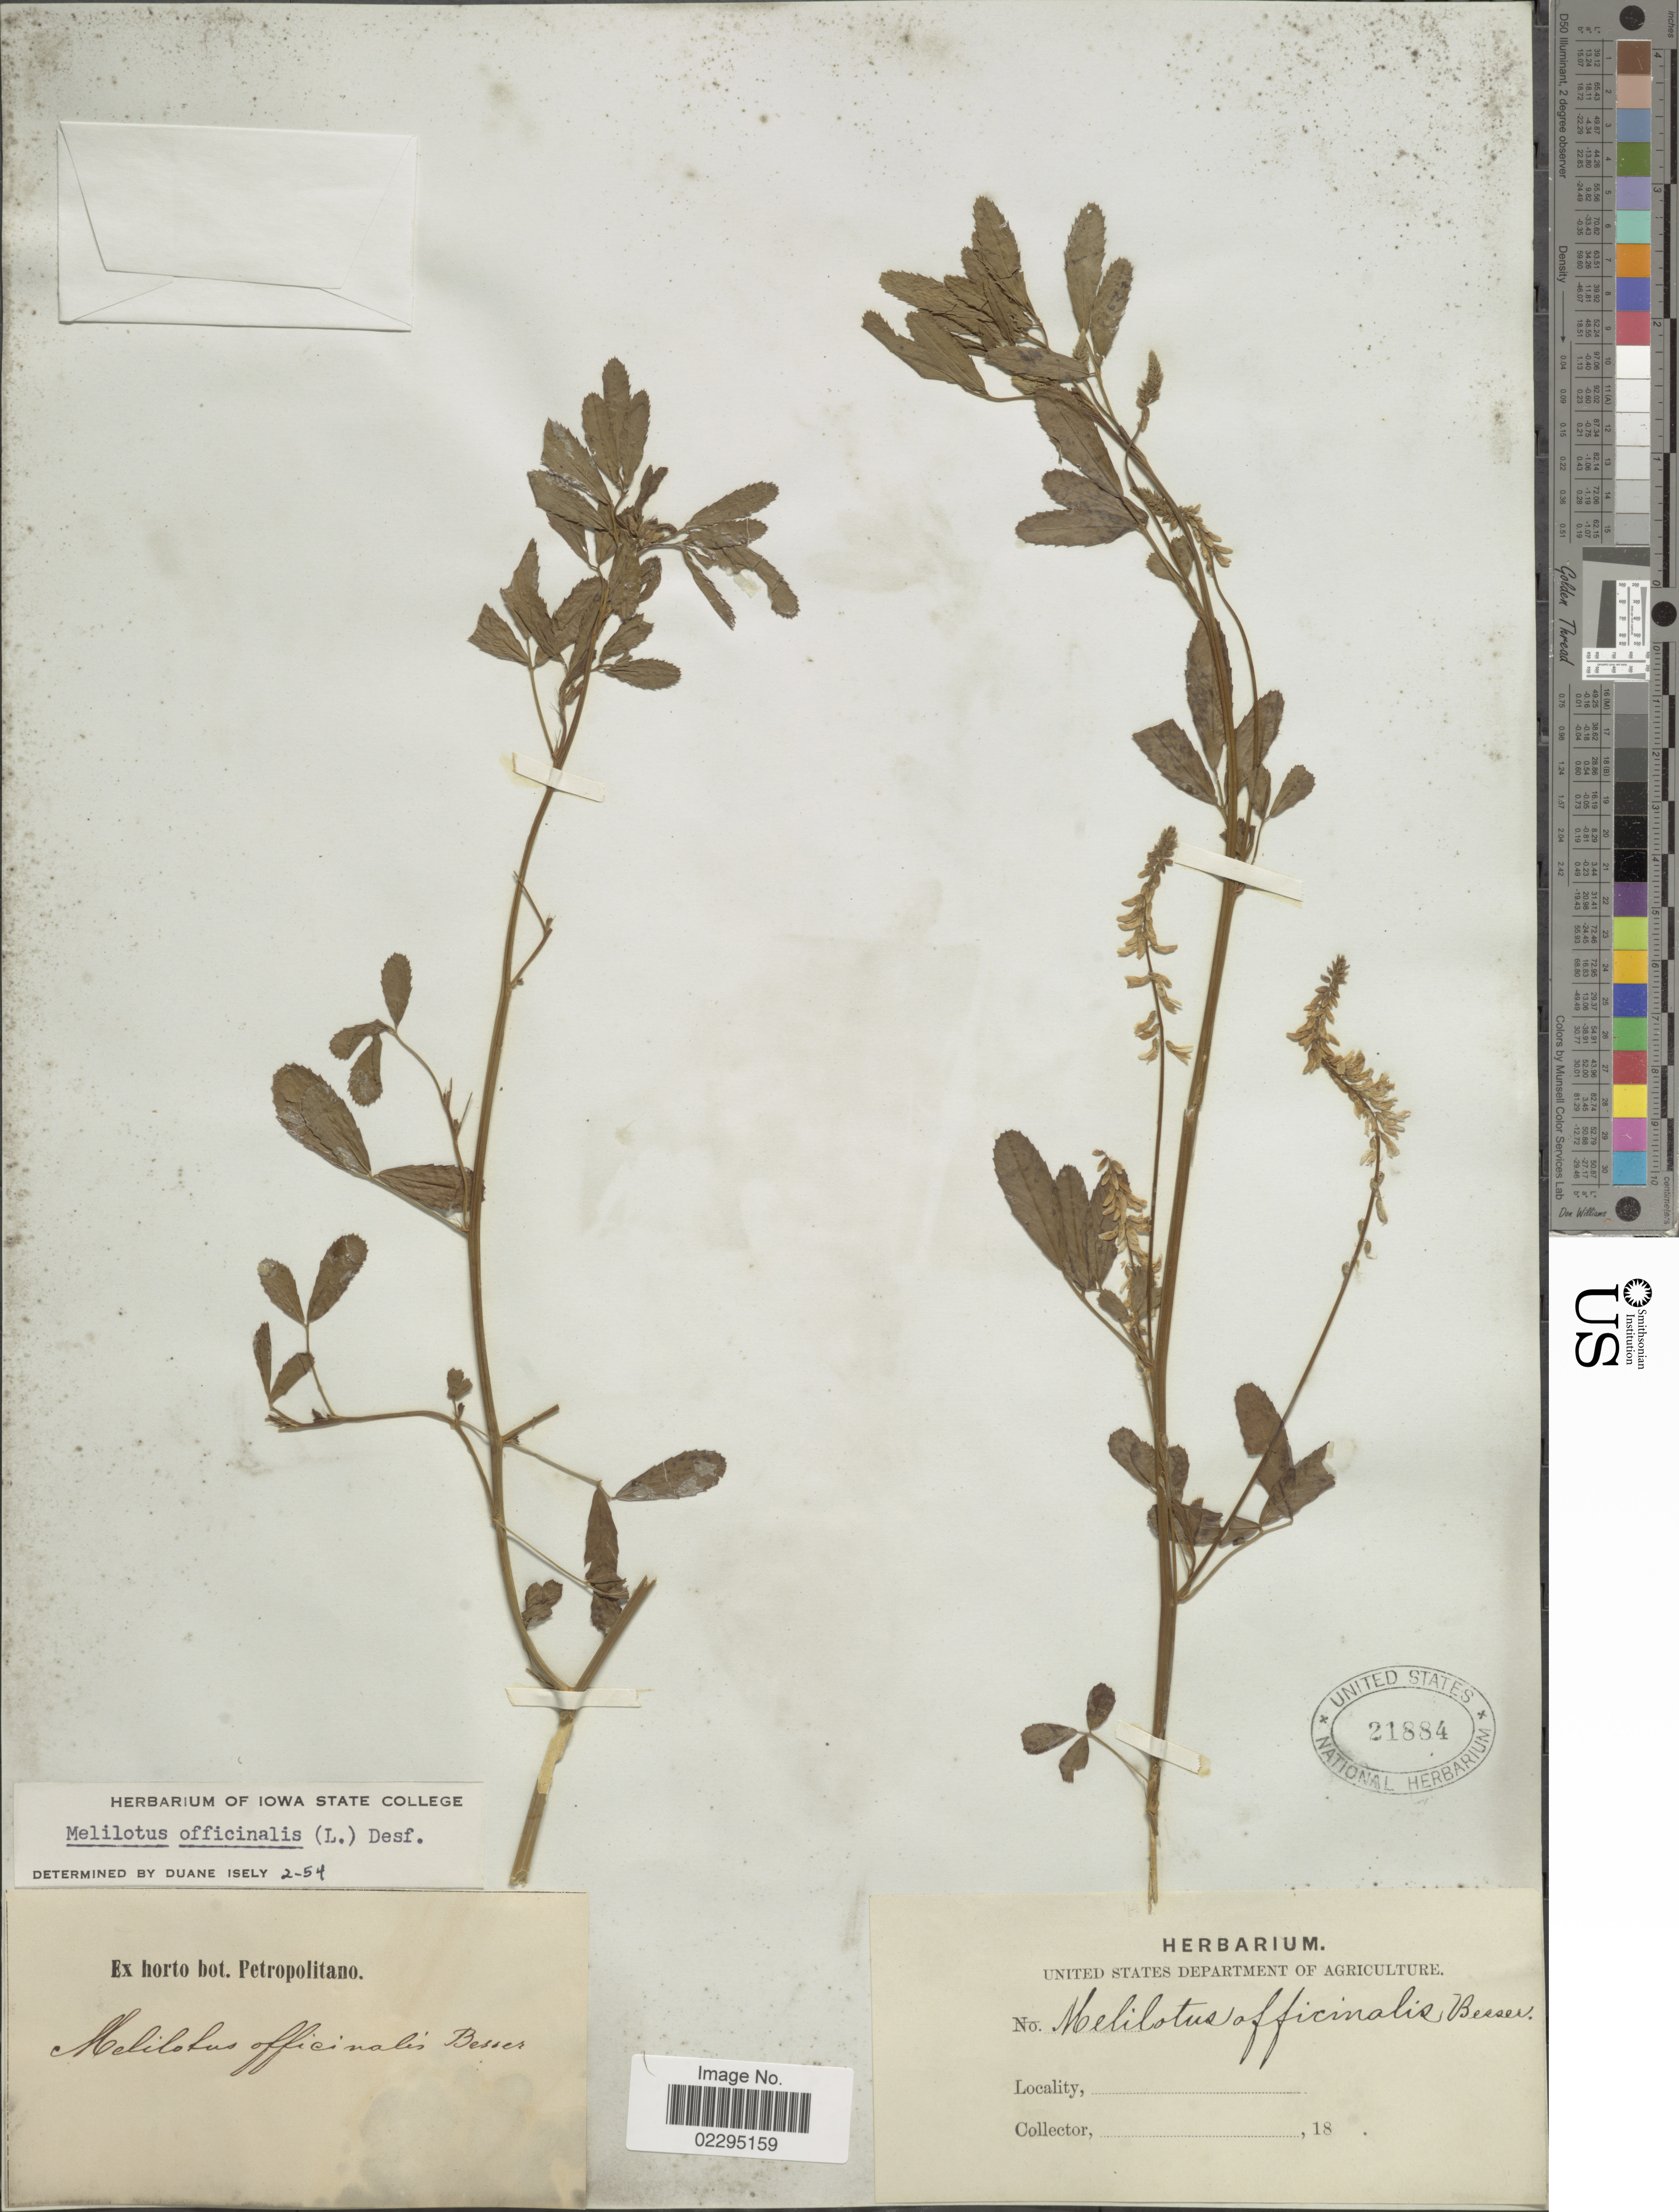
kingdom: Plantae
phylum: Tracheophyta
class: Magnoliopsida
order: Fabales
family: Fabaceae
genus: Melilotus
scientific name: Melilotus officinalis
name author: (L.) Lam.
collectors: ex Horto Bot. Petropolitano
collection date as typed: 18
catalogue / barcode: US 21884